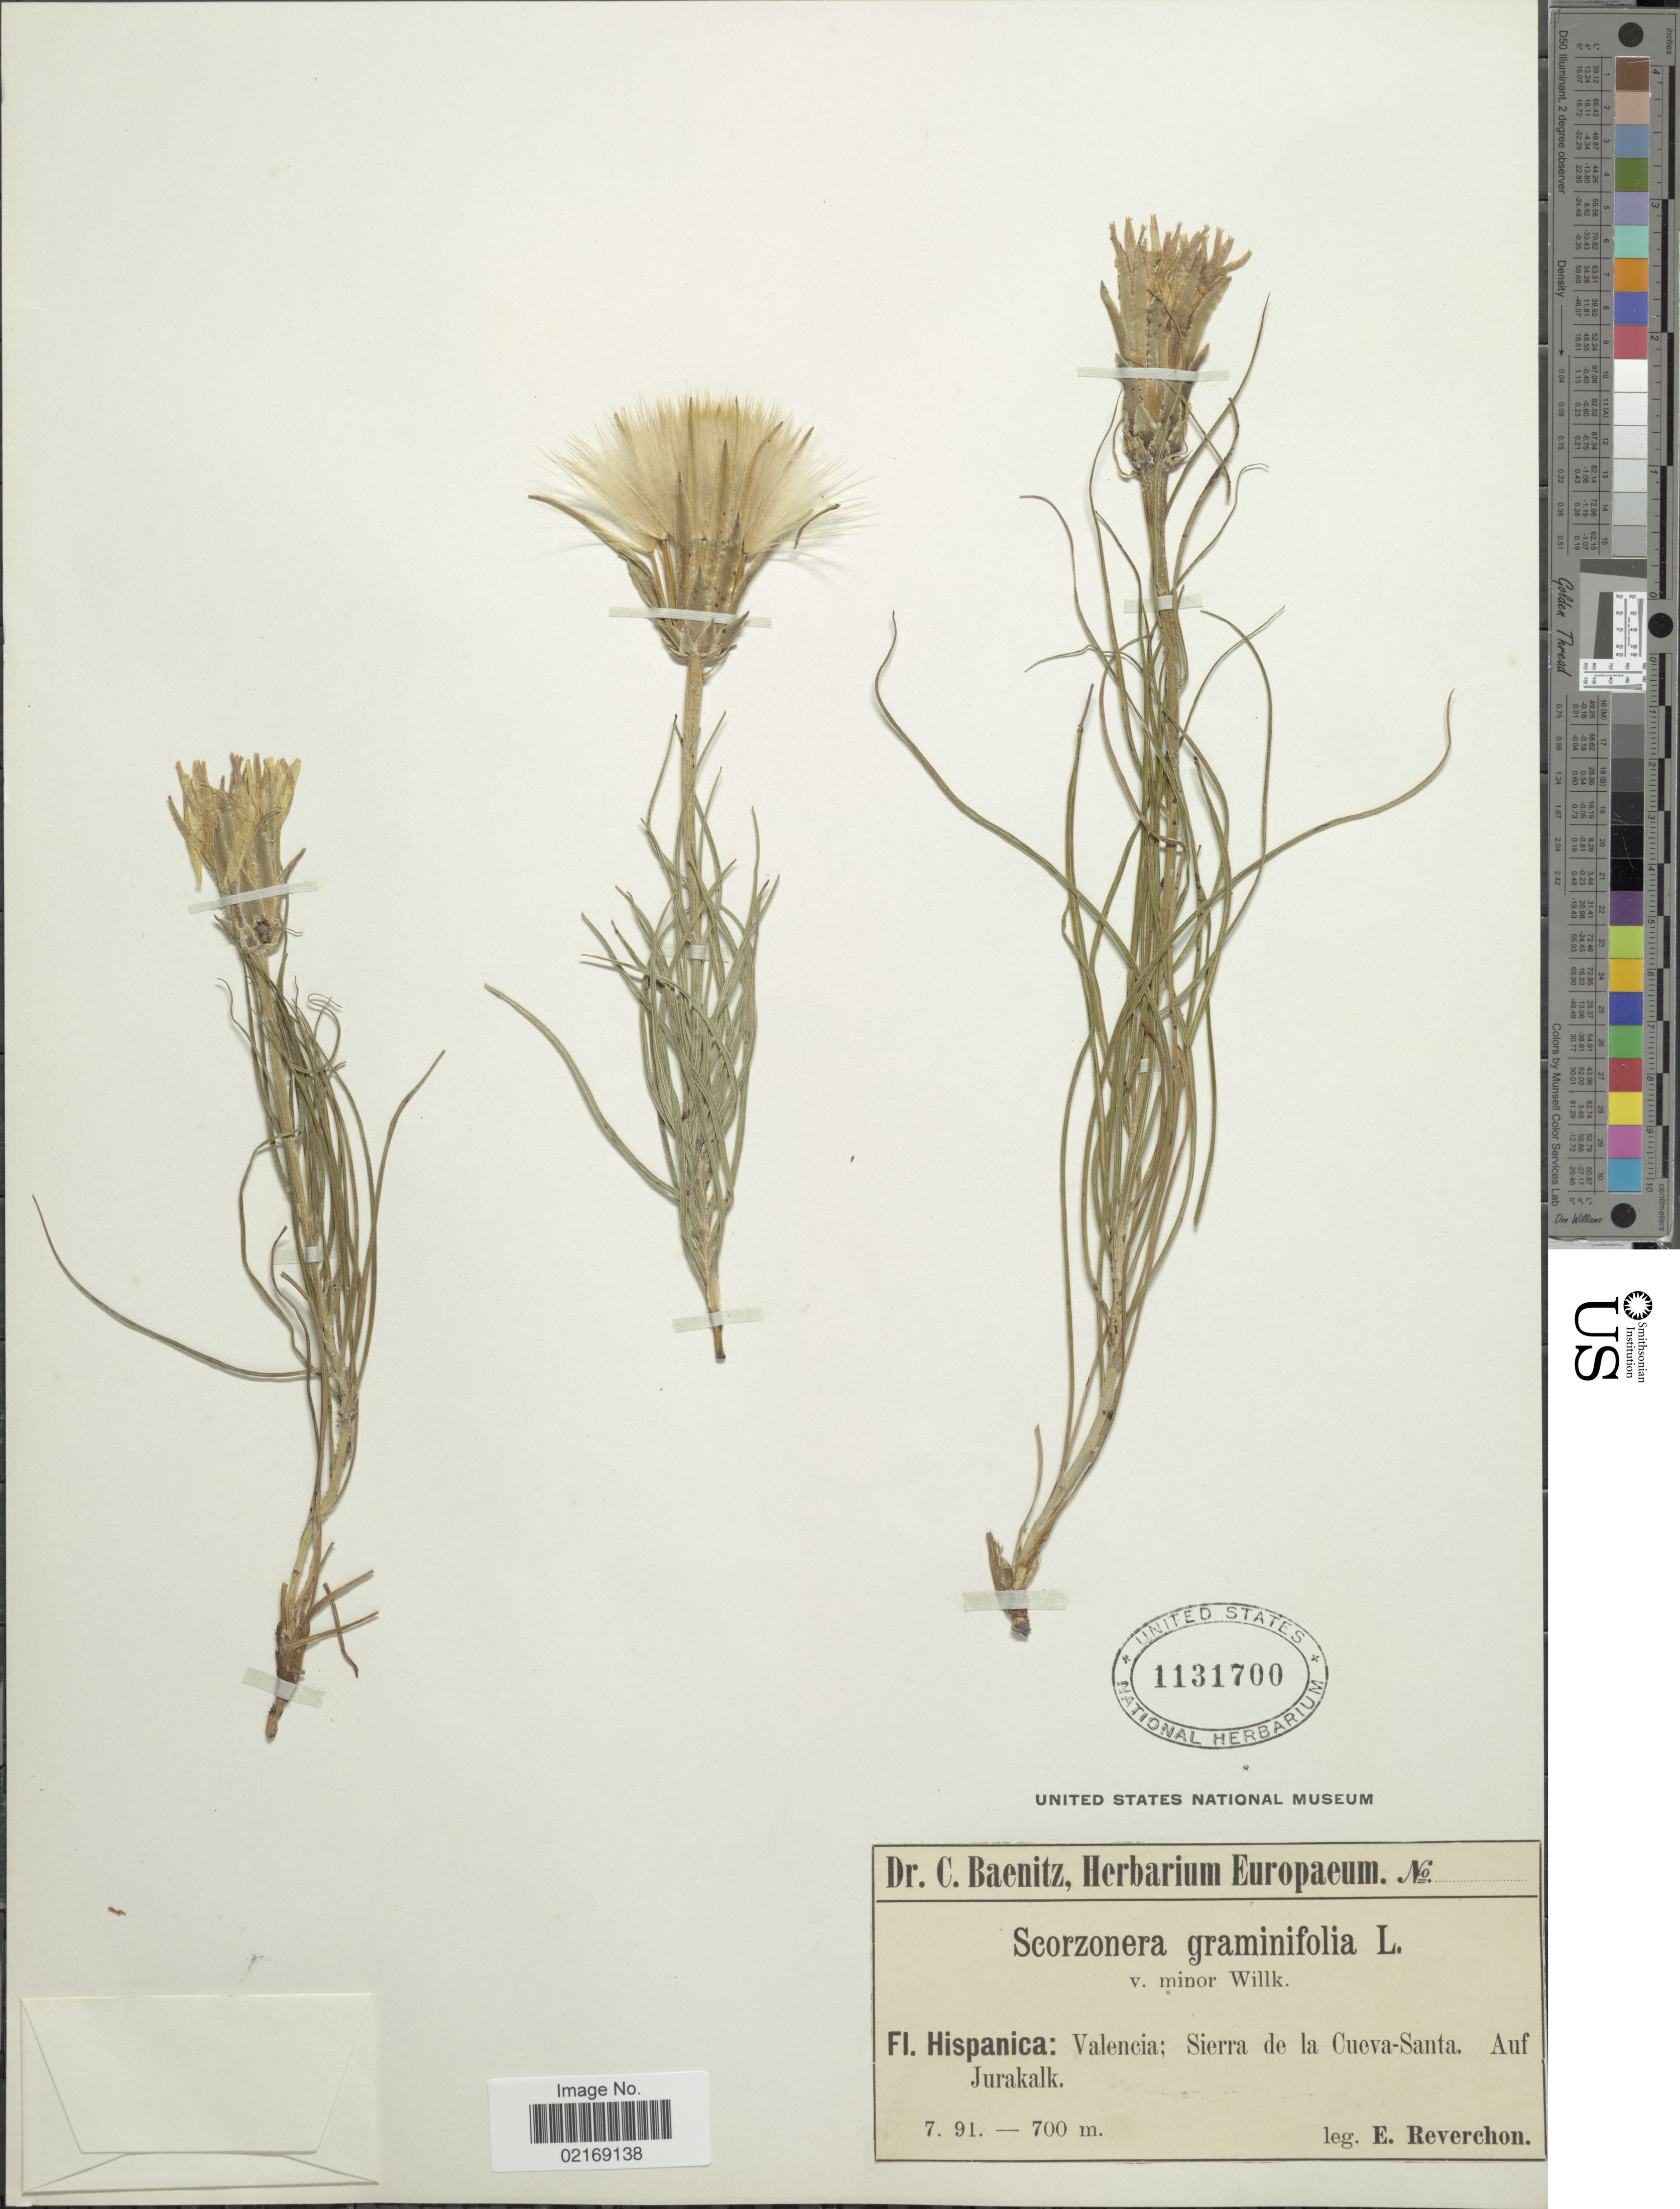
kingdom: Plantae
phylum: Tracheophyta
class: Magnoliopsida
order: Asterales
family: Asteraceae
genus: Scorzonera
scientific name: Scorzonera graminifolia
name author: L.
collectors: E. Reverchon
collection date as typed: Transcribed d/m/y: /7/91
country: Spain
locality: Valenica; Sierra de la Cueva-Santa. Auf Jurakalk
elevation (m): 700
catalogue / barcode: US 1131700